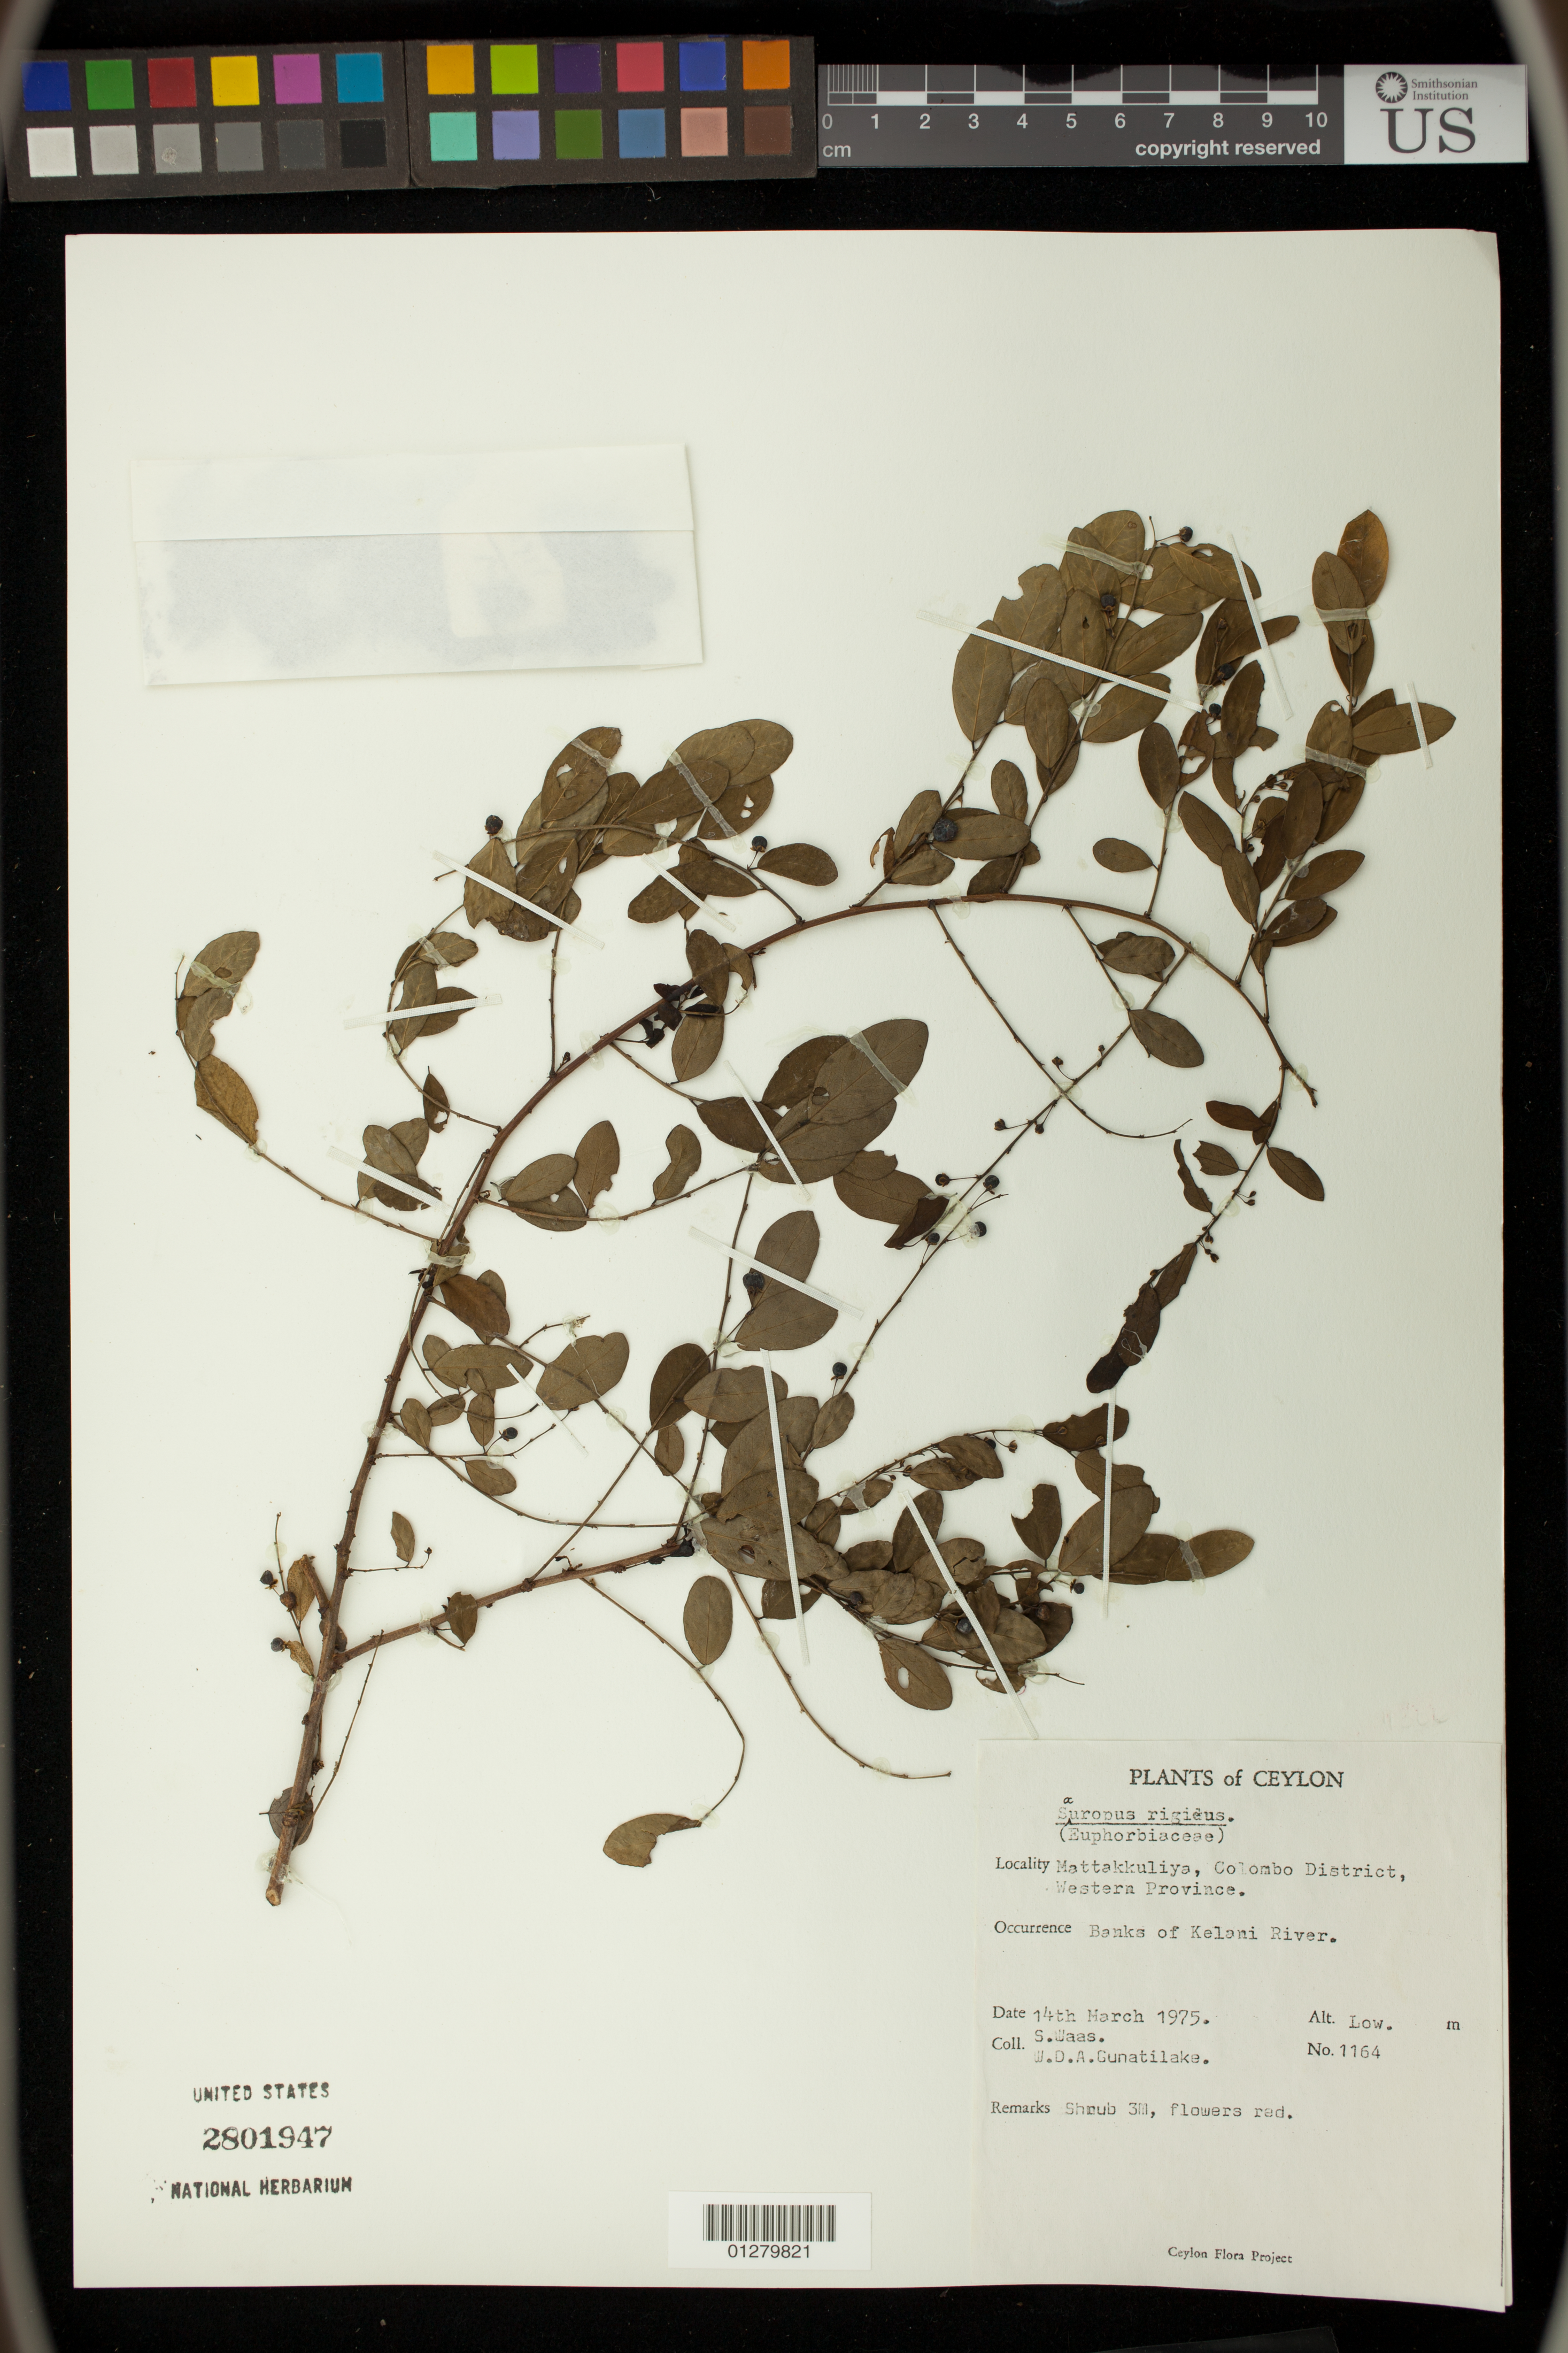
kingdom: Plantae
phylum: Tracheophyta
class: Magnoliopsida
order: Malpighiales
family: Phyllanthaceae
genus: Sauropus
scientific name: Sauropus quadrangularis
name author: (Willd.) Müll. Arg.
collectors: S. Waas & W. Gunatilake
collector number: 1164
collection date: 1975-03-14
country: Sri Lanka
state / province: Western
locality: Mattakkuliya, Columbo District,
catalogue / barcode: US 2801947